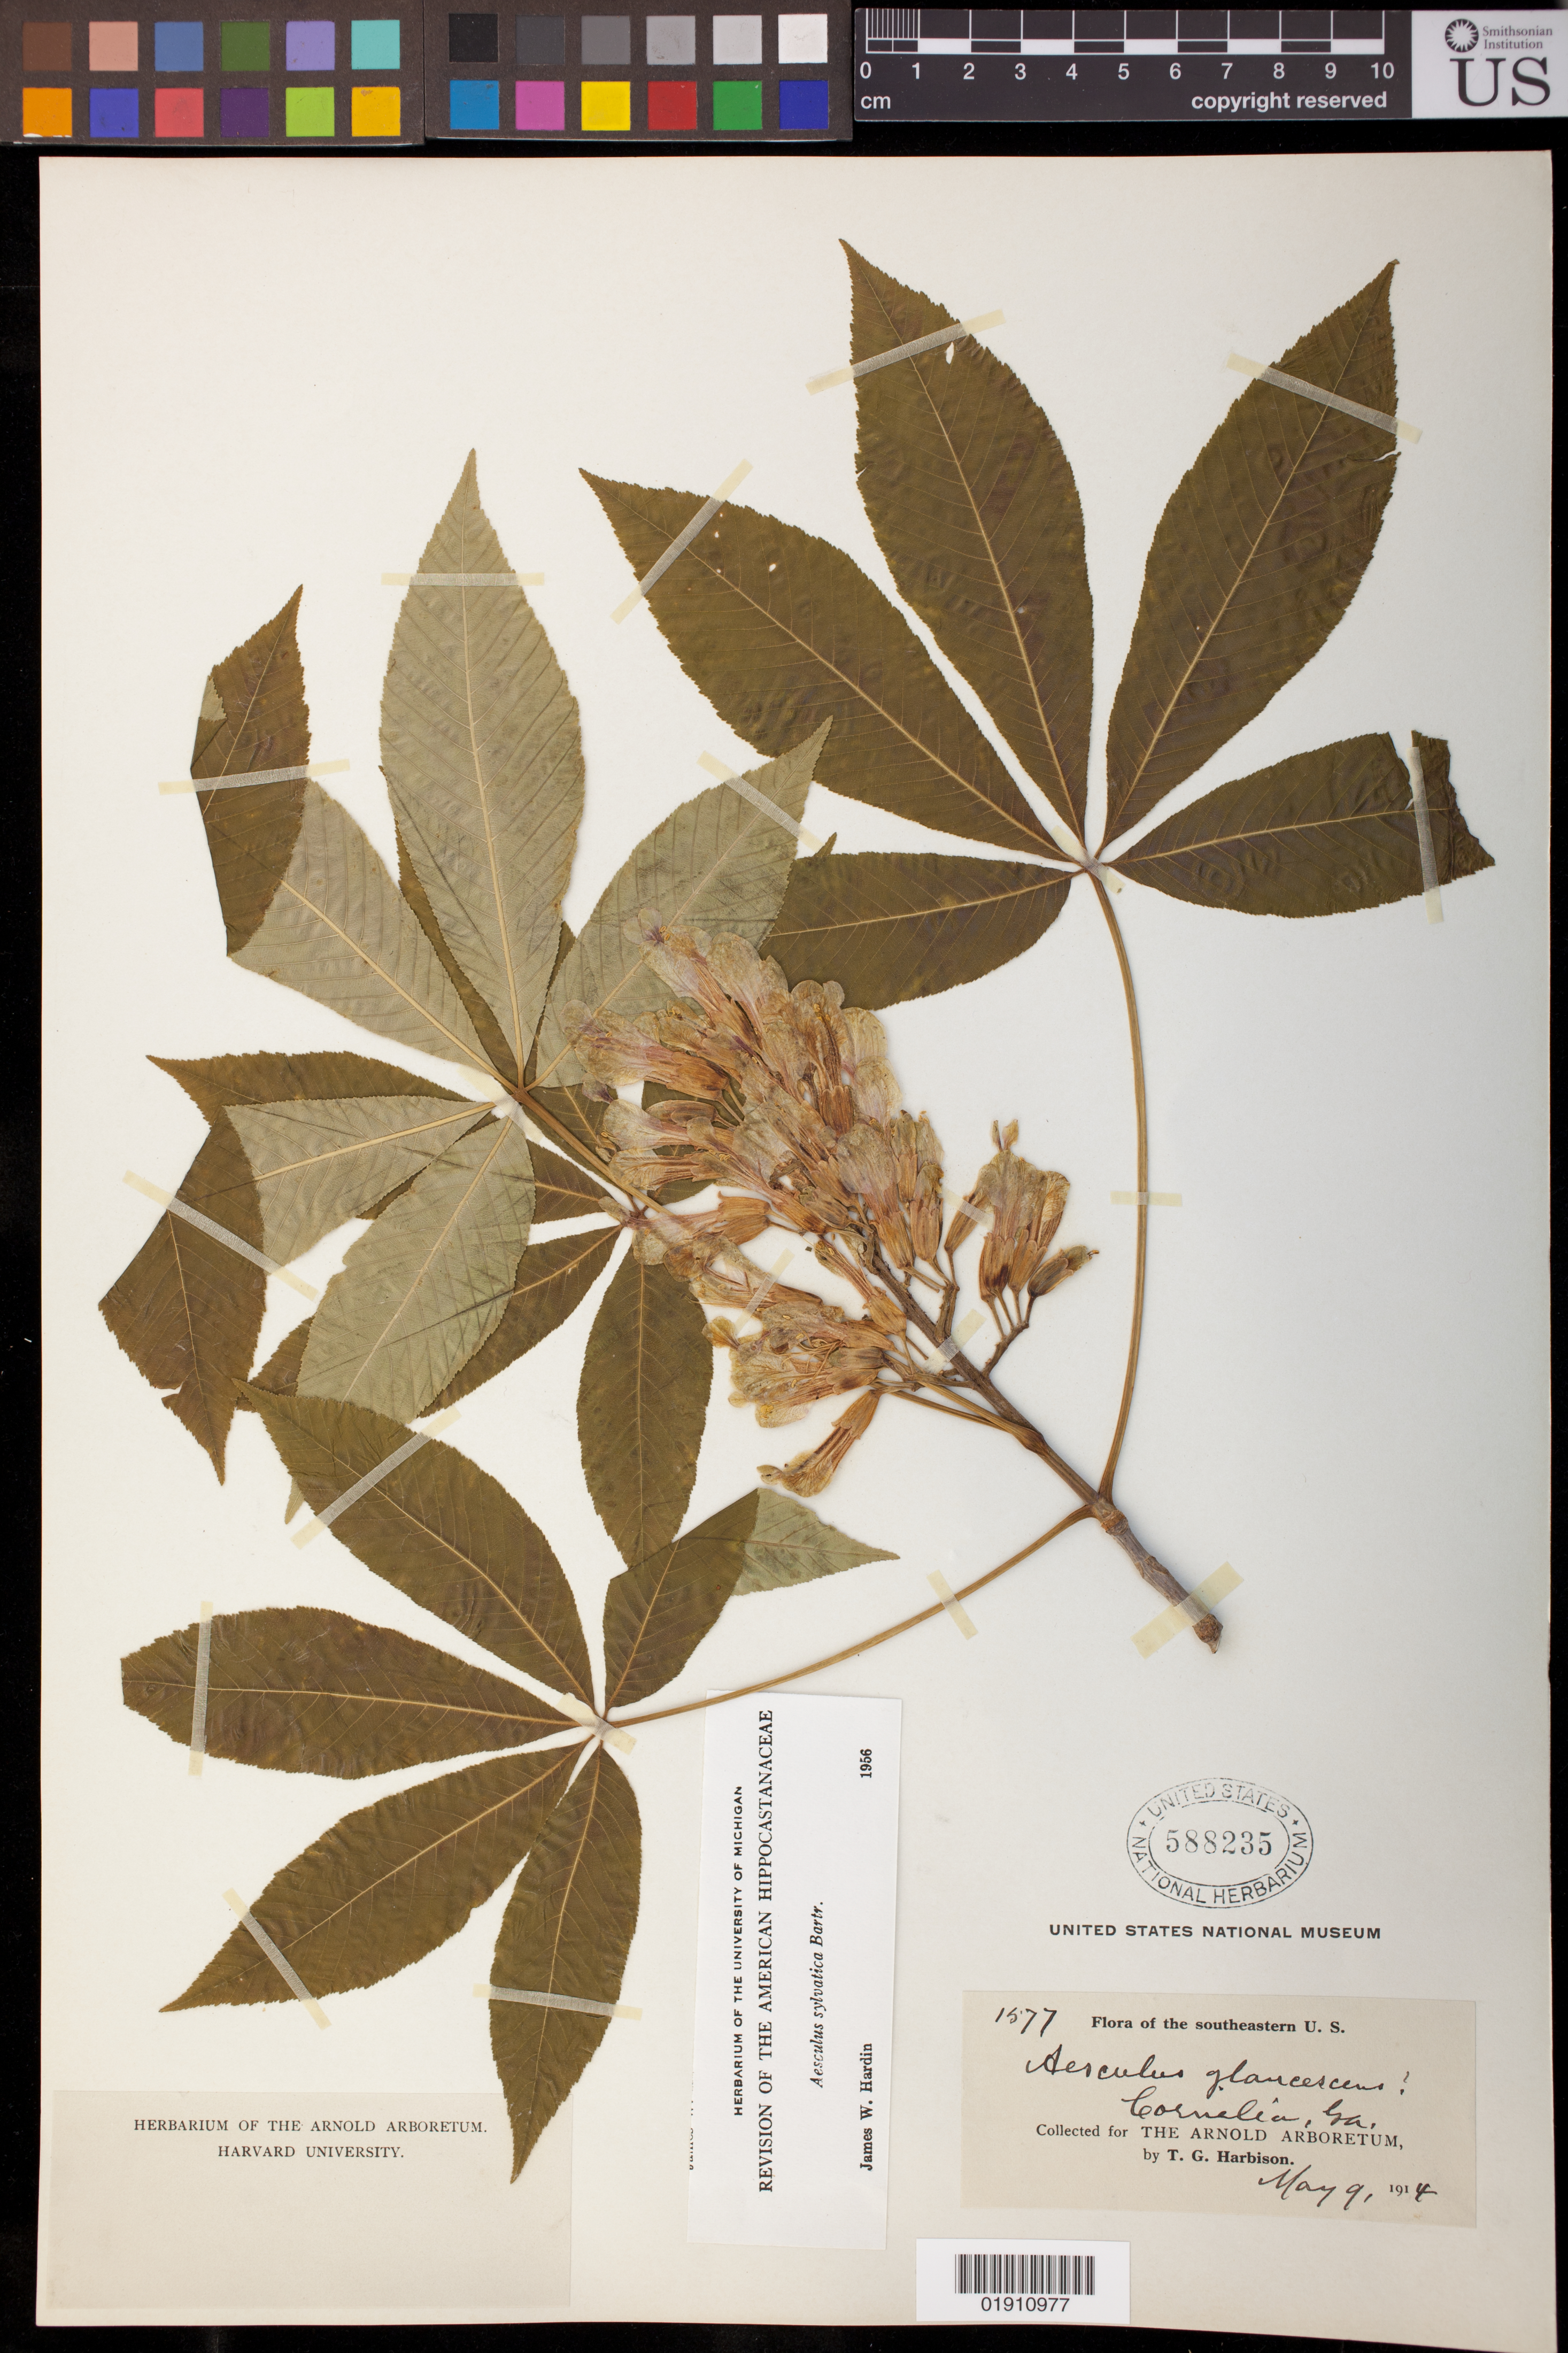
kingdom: Plantae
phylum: Tracheophyta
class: Magnoliopsida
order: Sapindales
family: Sapindaceae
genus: Aesculus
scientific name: Aesculus sylvatica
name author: W. Bartram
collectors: T. Harbison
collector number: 1577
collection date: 1914-05-09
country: United States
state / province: Georgia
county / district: Habersham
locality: Cornelia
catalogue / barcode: US 588235